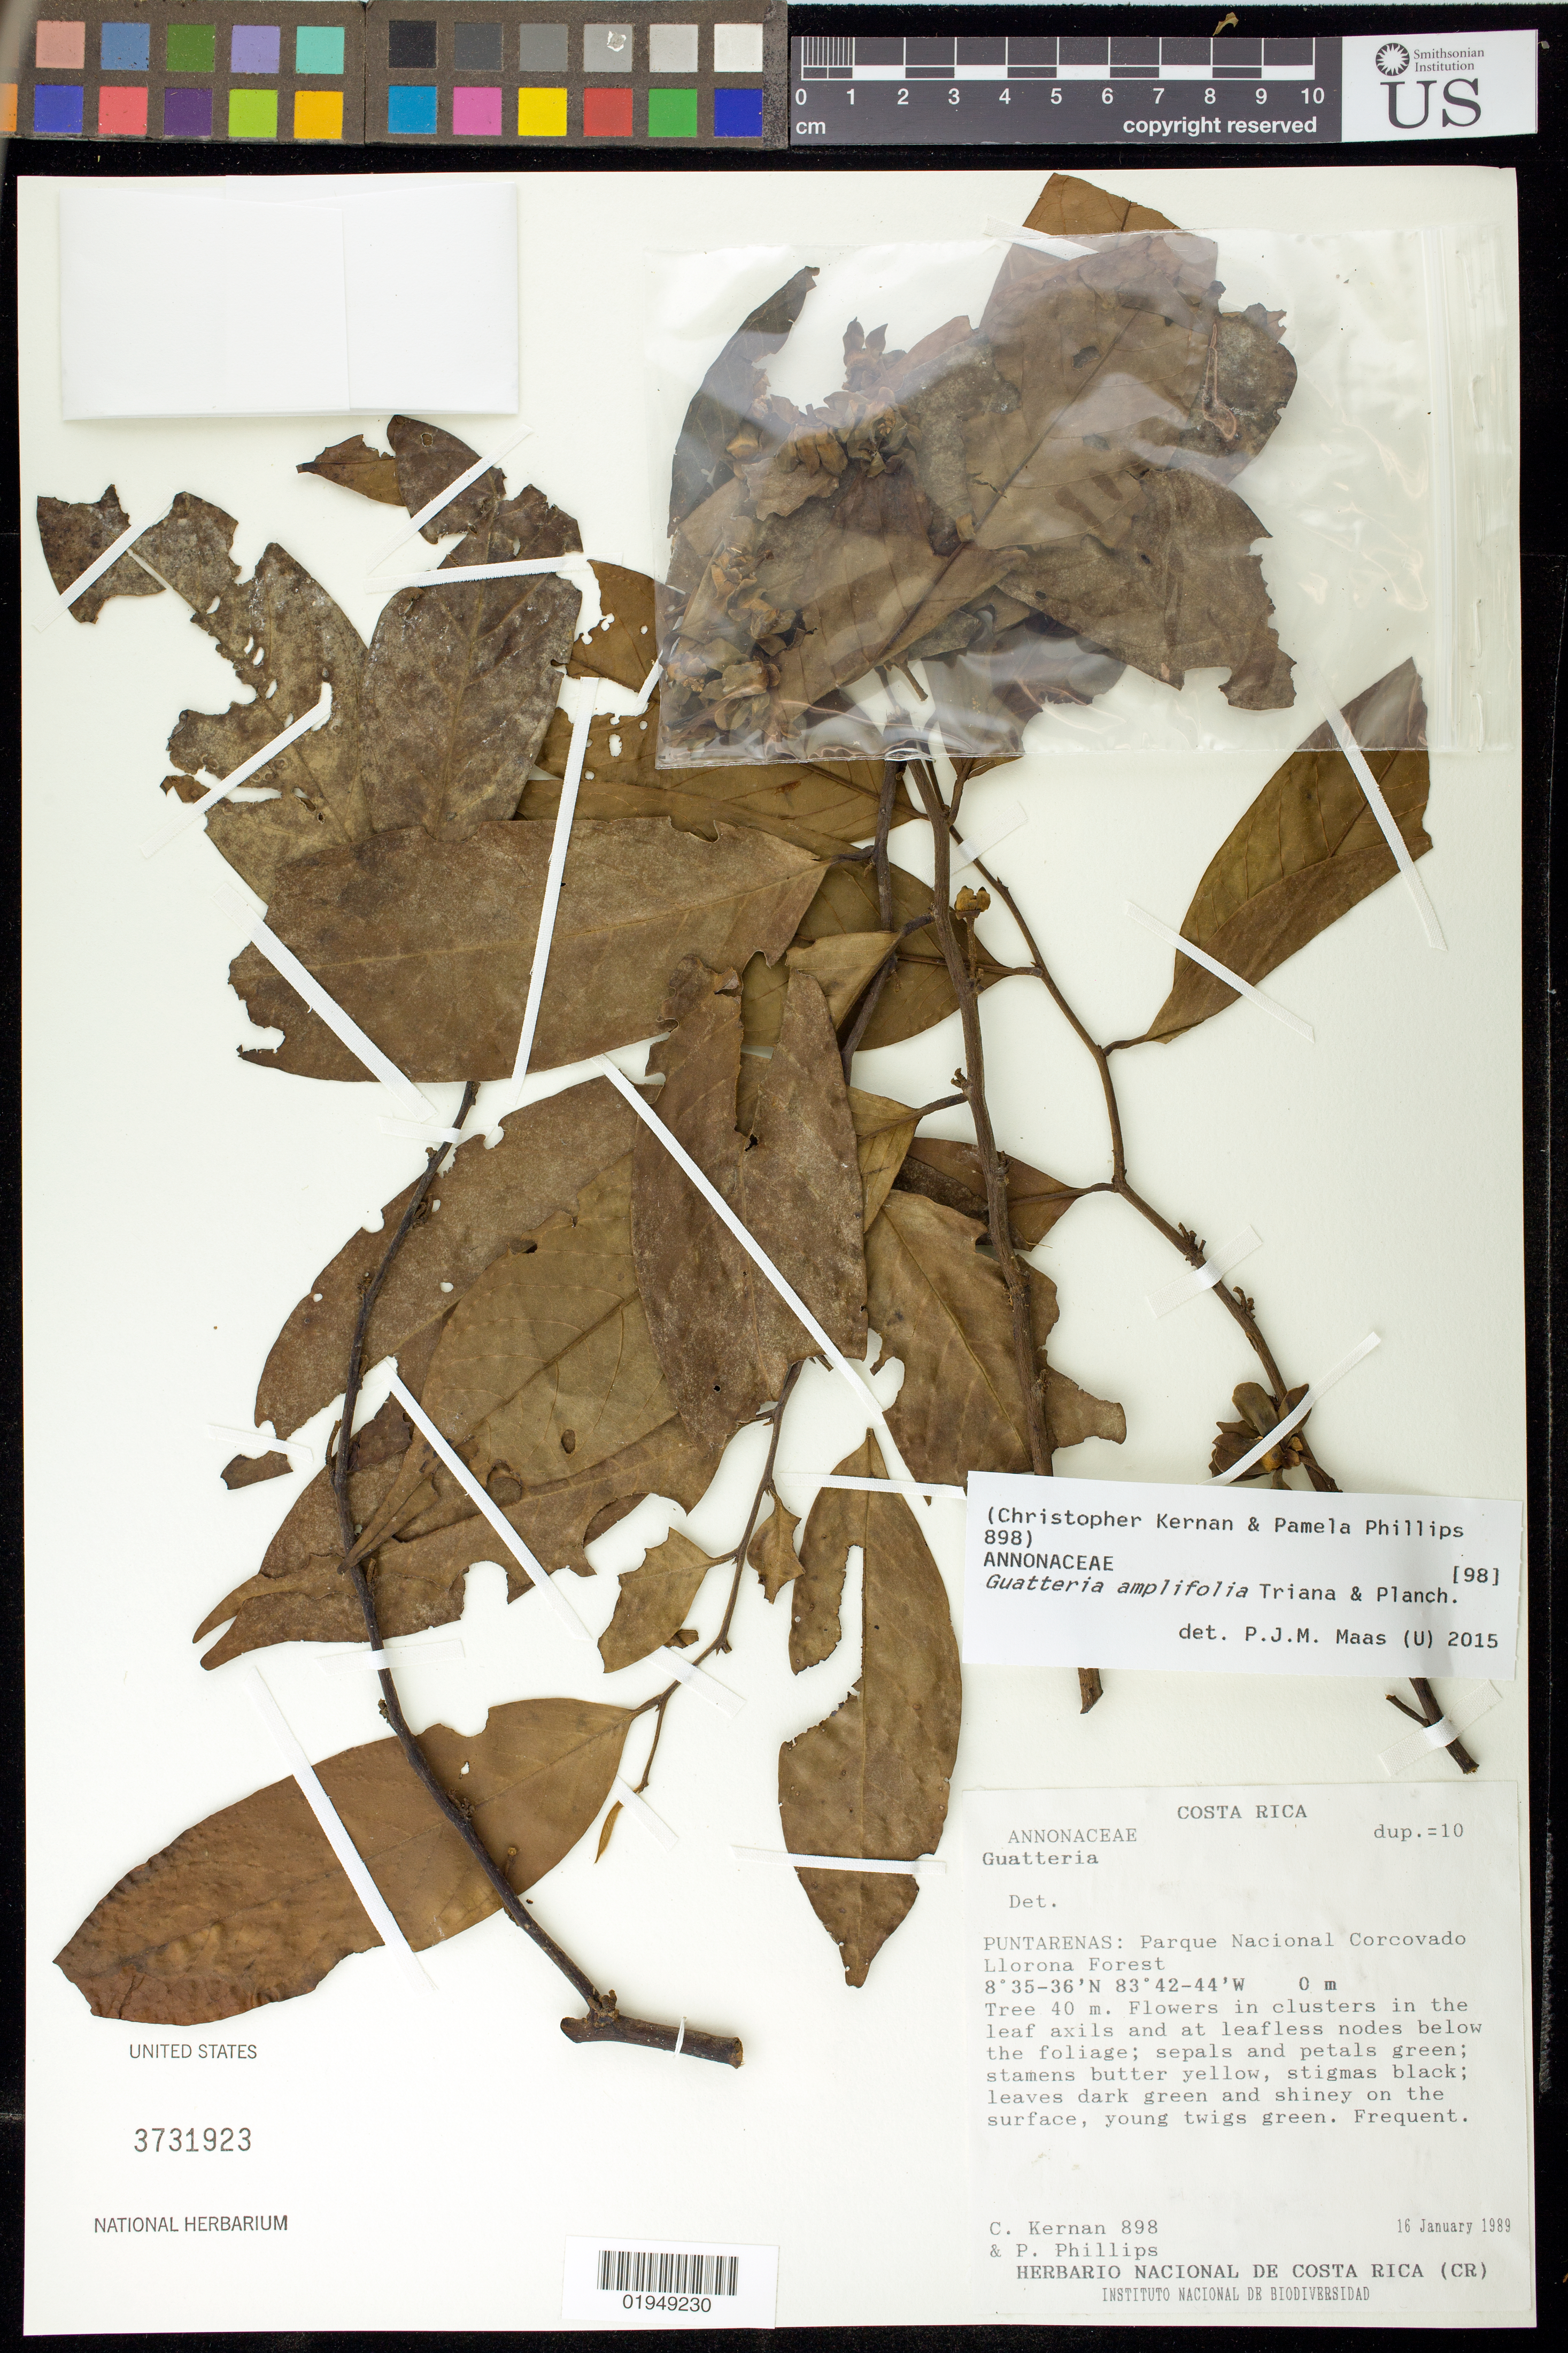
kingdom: Plantae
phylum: Tracheophyta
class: Magnoliopsida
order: Magnoliales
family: Annonaceae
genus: Guatteria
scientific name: Guatteria amplifolia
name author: Triana & Planch.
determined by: Maas, Paul J. M.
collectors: C. Kernan & P. Phillips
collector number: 898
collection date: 1989-01-16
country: Costa Rica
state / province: Puntarenas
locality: Parque Nacional Corcovado Llorona Forest.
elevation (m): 0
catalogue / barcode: US 3731923